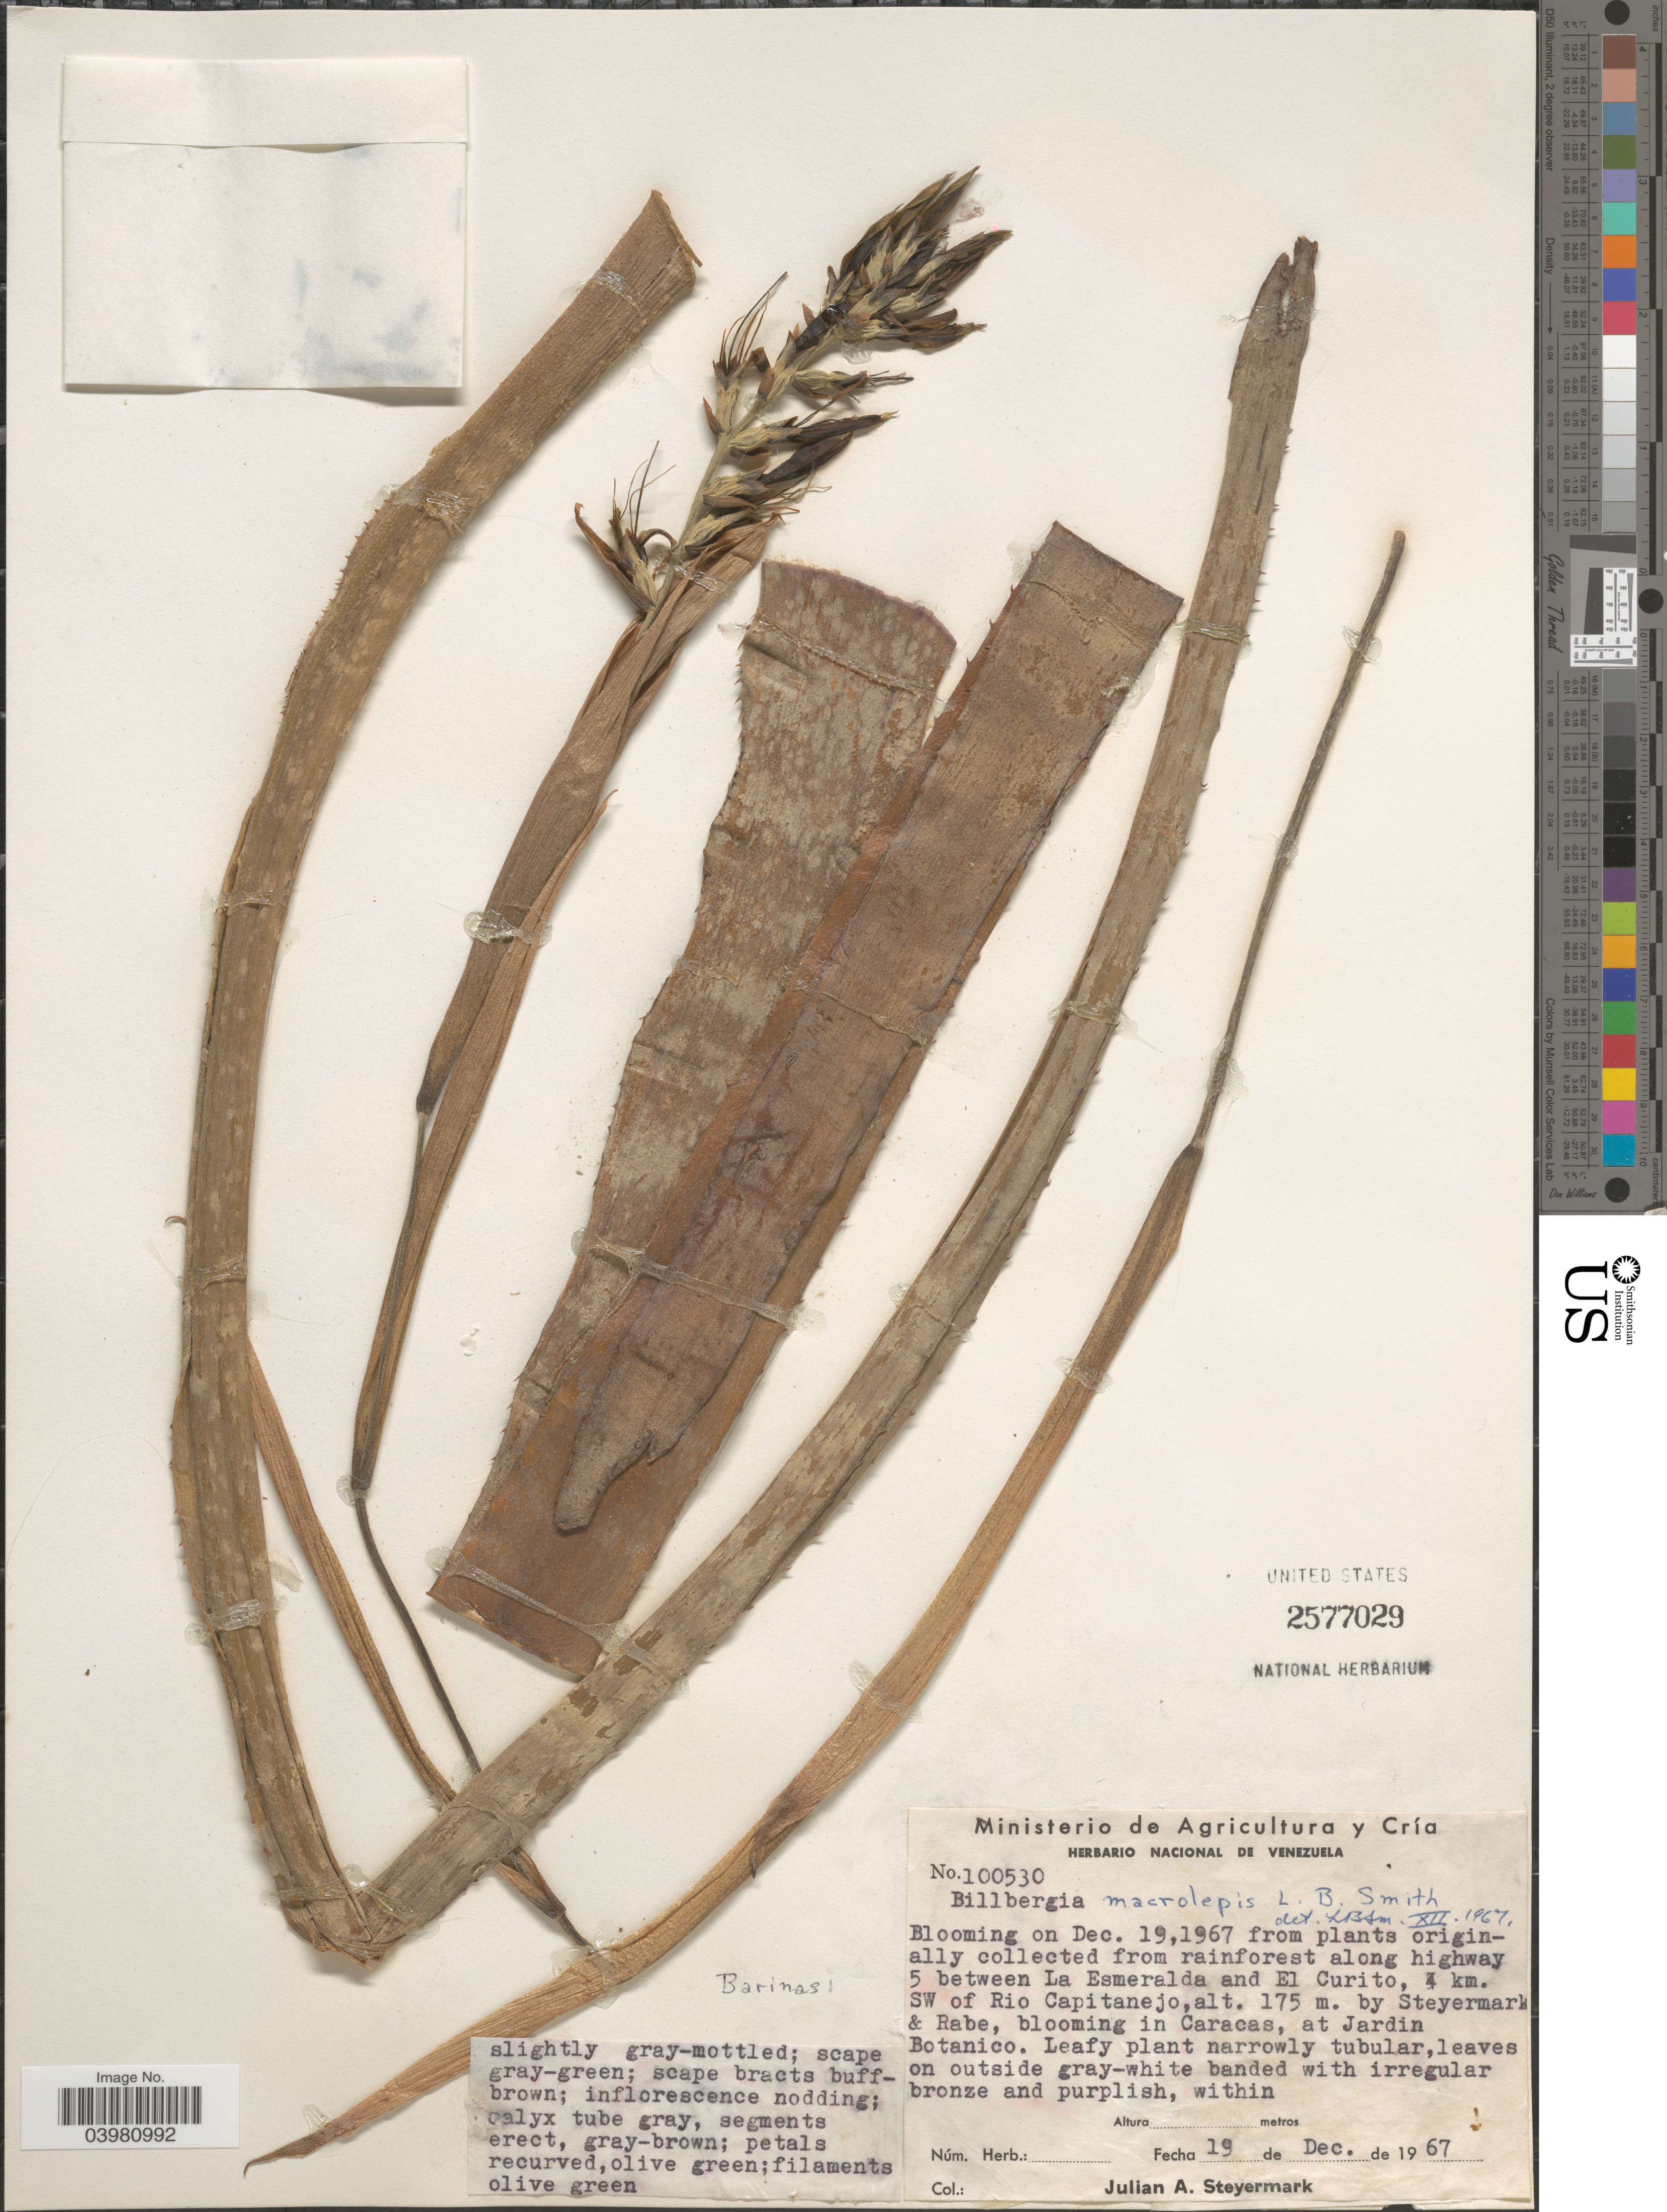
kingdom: Plantae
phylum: Tracheophyta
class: Liliopsida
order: Poales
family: Bromeliaceae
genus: Billbergia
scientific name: Billbergia macrolepis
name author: L.B. Sm.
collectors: J. Steyermark & Rabe, --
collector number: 100530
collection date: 1967-12-19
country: Venezuela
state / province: Barinas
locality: From rainforest along highway 5 between La Esmeralda and El Curito, 4 [interpreted] km. SW of Rio Capitanejo, blooming in Caracas, at Jardin Botanico.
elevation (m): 175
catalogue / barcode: US 2577029